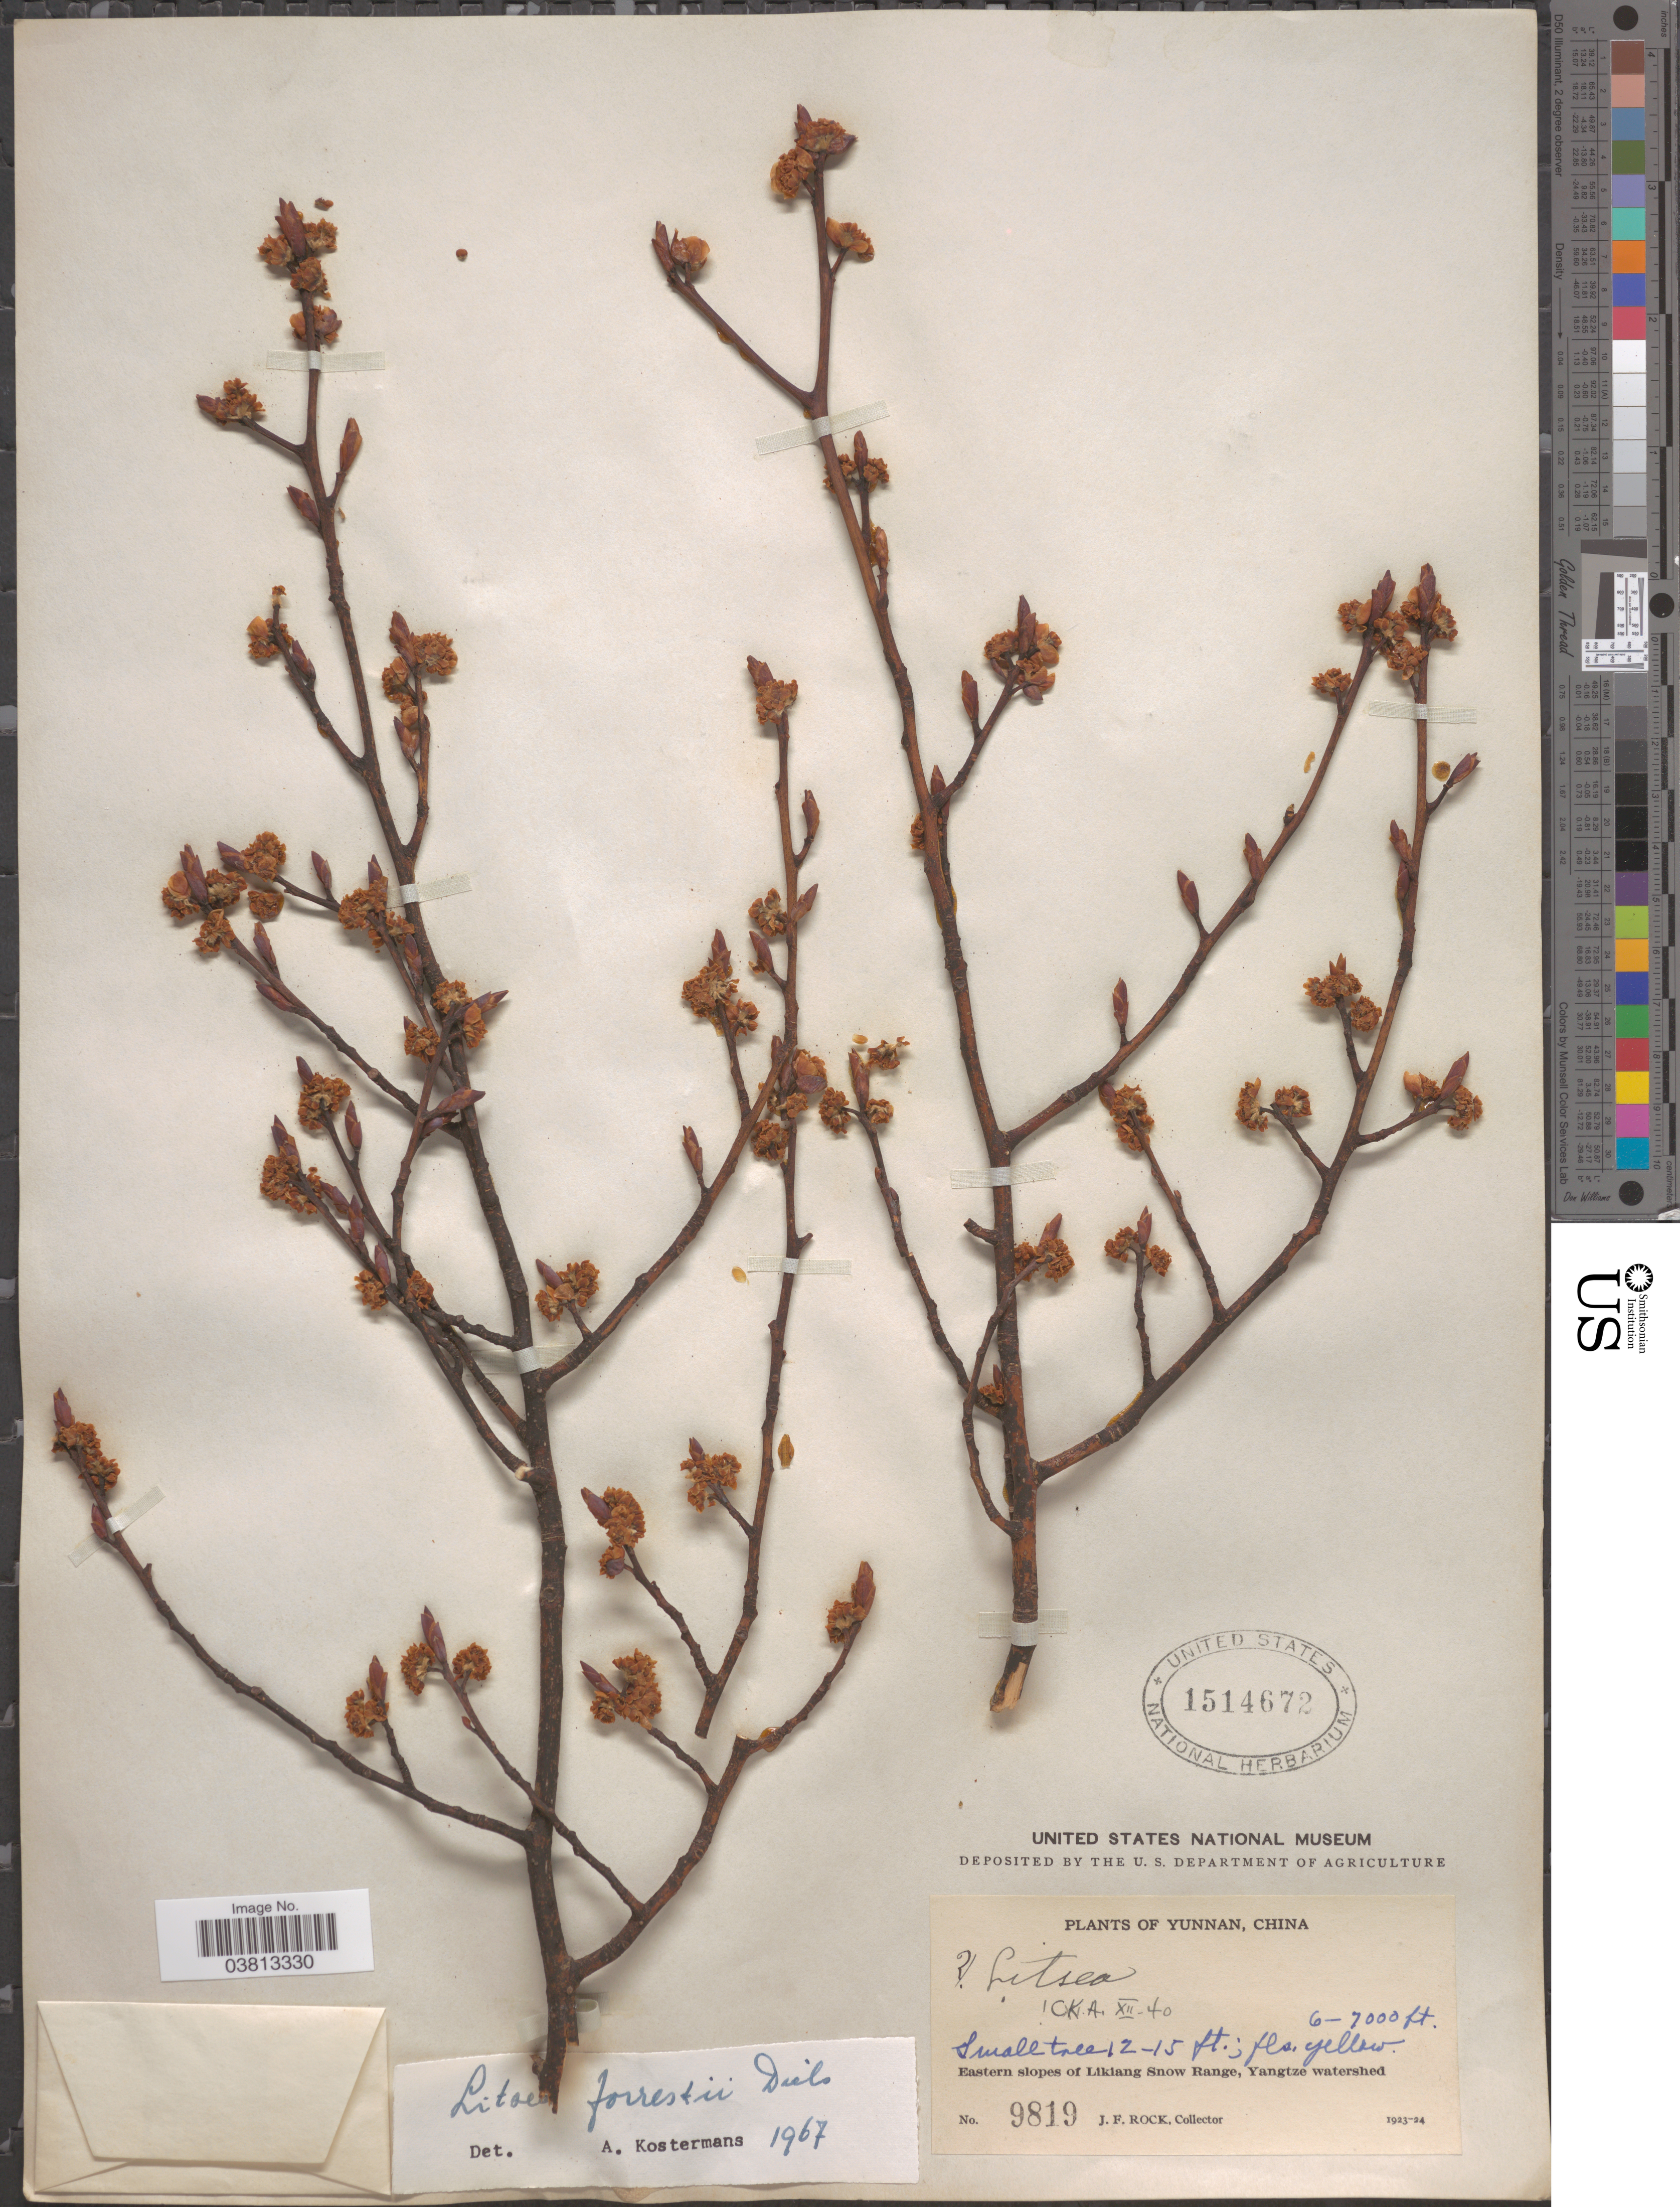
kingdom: Plantae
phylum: Tracheophyta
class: Magnoliopsida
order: Laurales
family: Lauraceae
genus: Litsea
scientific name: Litsea forrestii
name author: Diels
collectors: J. Rock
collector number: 9819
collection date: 1923/1924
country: China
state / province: Yunnan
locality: Eastern slopes of Likiang Snow Range, Yangtze watershed.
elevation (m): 1829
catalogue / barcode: US 1514672